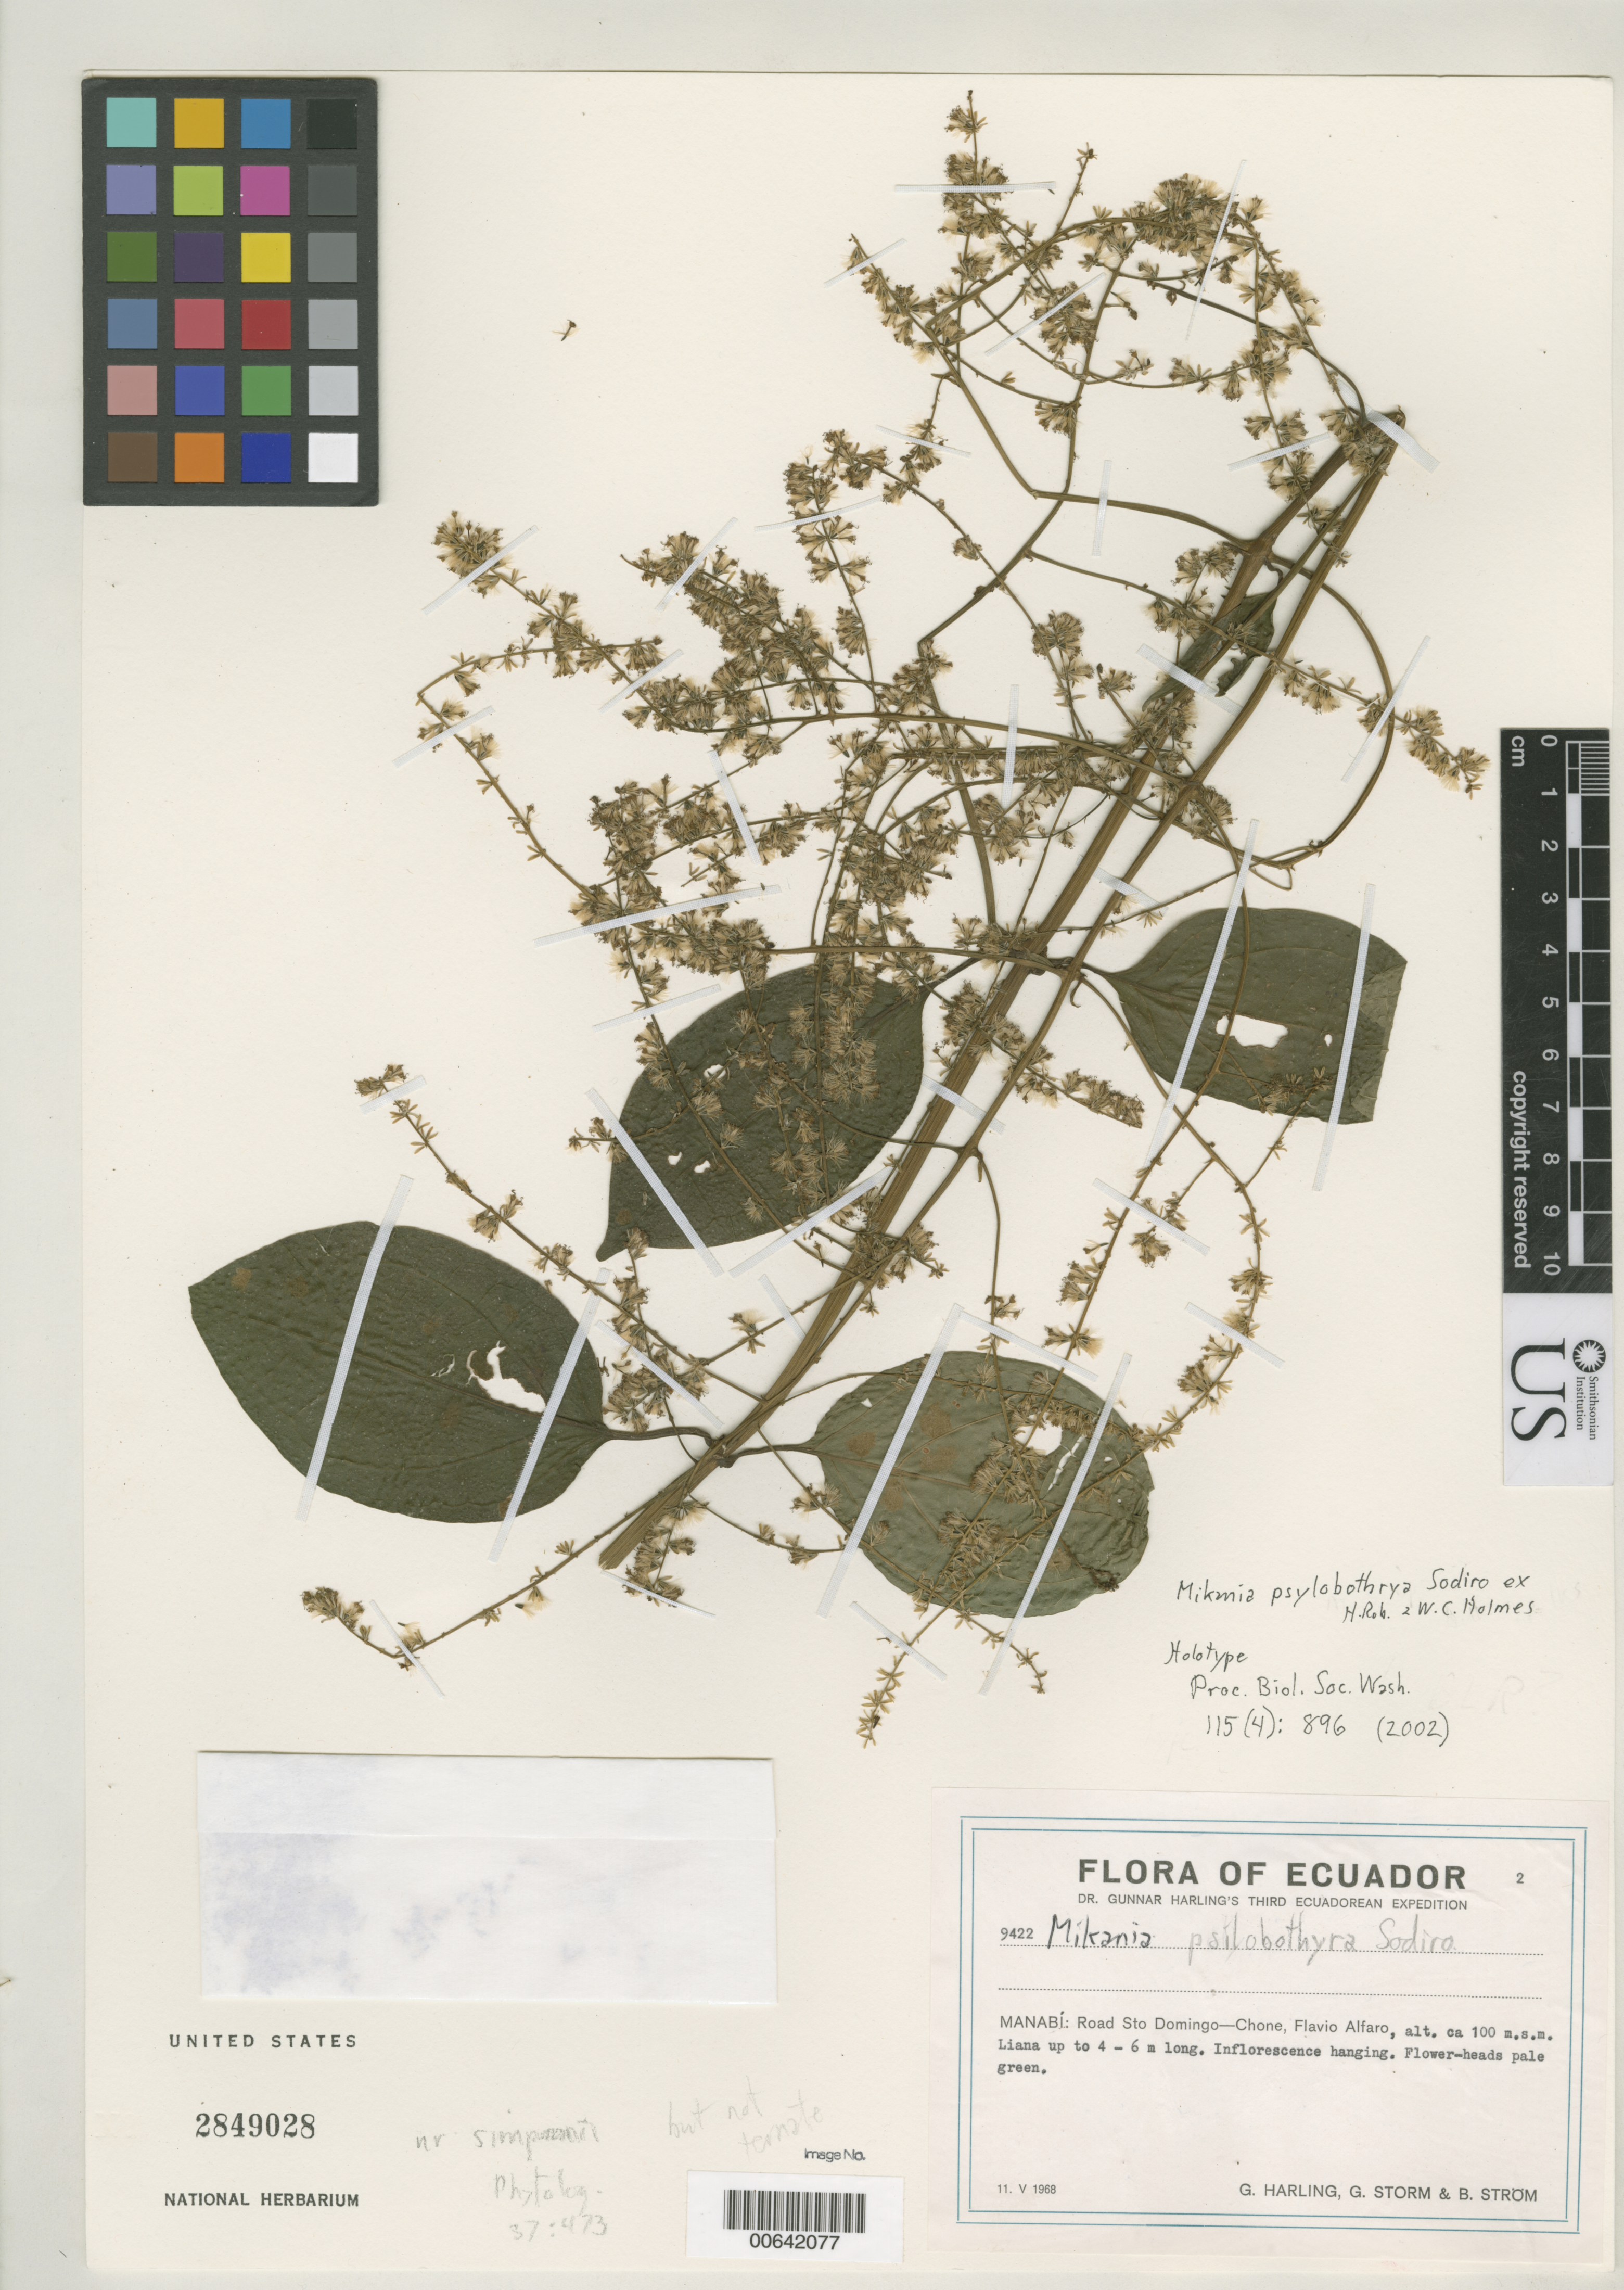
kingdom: Plantae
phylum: Tracheophyta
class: Magnoliopsida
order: Asterales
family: Asteraceae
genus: Mikania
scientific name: Mikania psylobothrya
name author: Sodiro ex H. Rob. & W.C. Holmes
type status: Holotype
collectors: G. Harling, G. Storm & B. Ström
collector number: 9422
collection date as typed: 11 May 1968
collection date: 1968-05-11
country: Ecuador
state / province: Manabí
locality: Road Sto Domingo - ChOne, Flavio Alfaro.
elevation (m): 100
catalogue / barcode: US 2849028